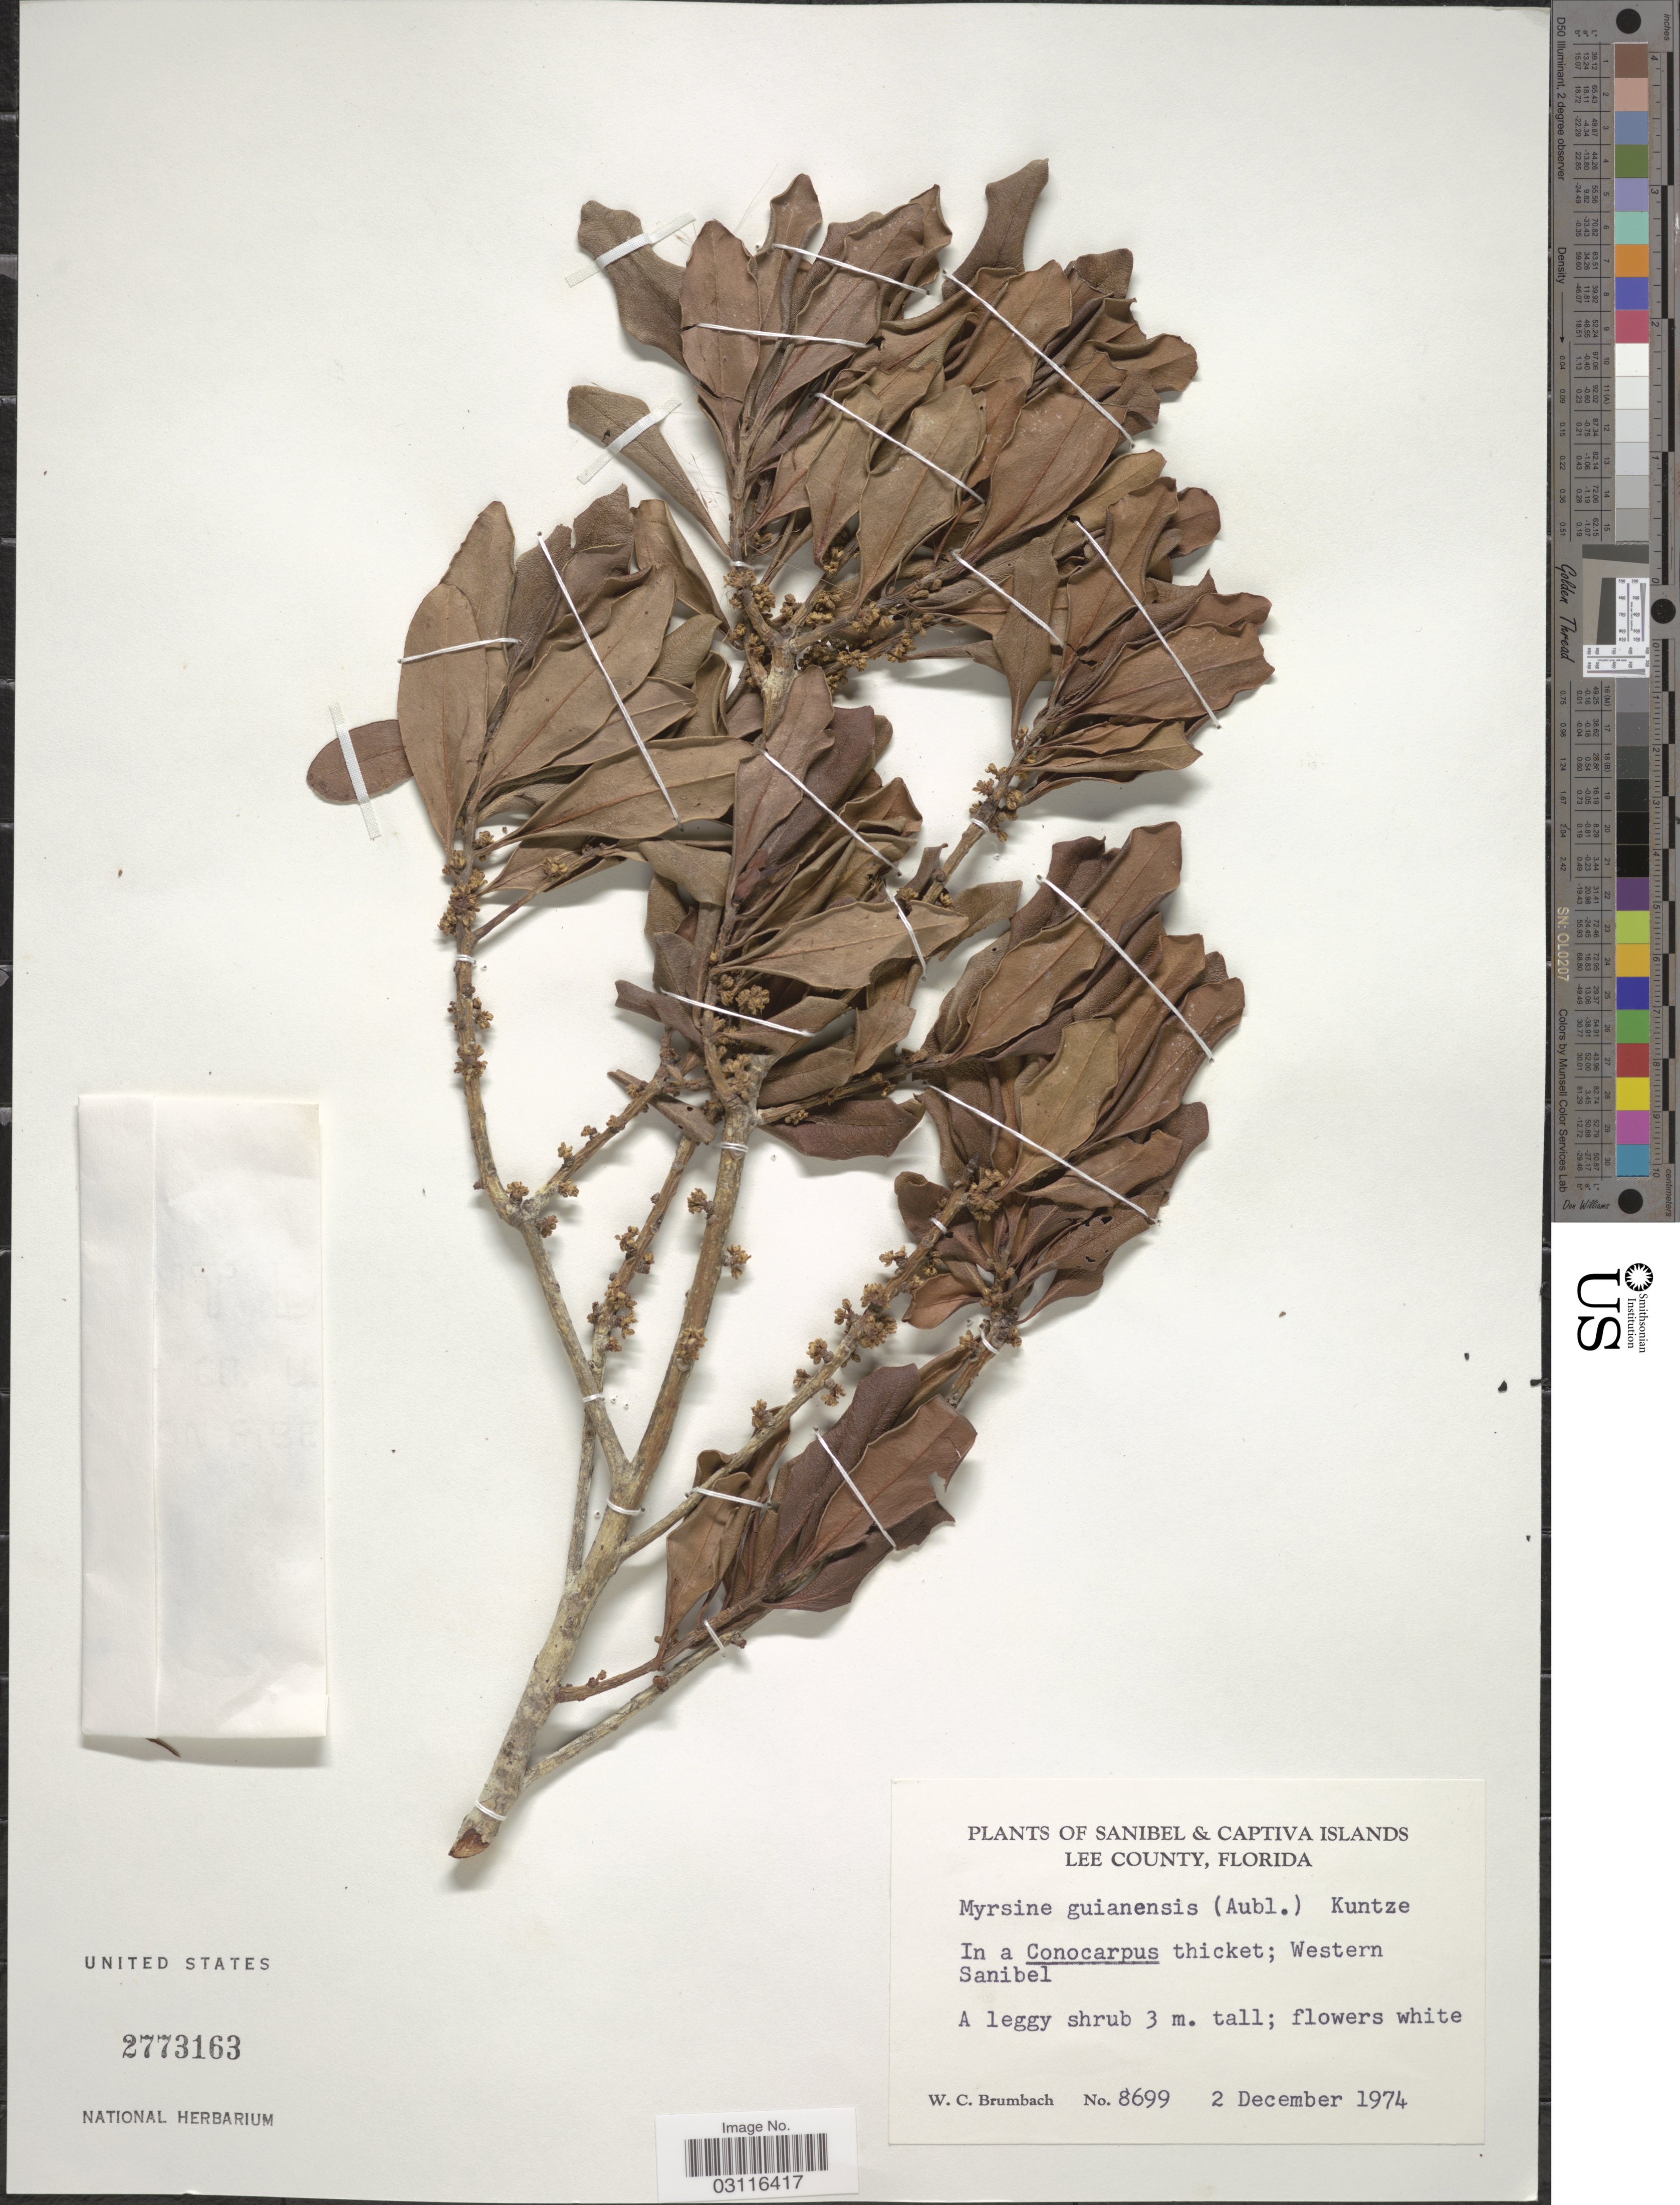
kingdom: Plantae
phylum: Tracheophyta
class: Magnoliopsida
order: Ericales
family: Primulaceae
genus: Myrsine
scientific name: Myrsine guianensis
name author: (Aubl.) Kuntze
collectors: W. C. Brumbach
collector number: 8699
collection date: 1974-12-02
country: United States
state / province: Florida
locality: Sanibel & Captiva Islands. Lee County. Western Sanibel.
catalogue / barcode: US 2773163